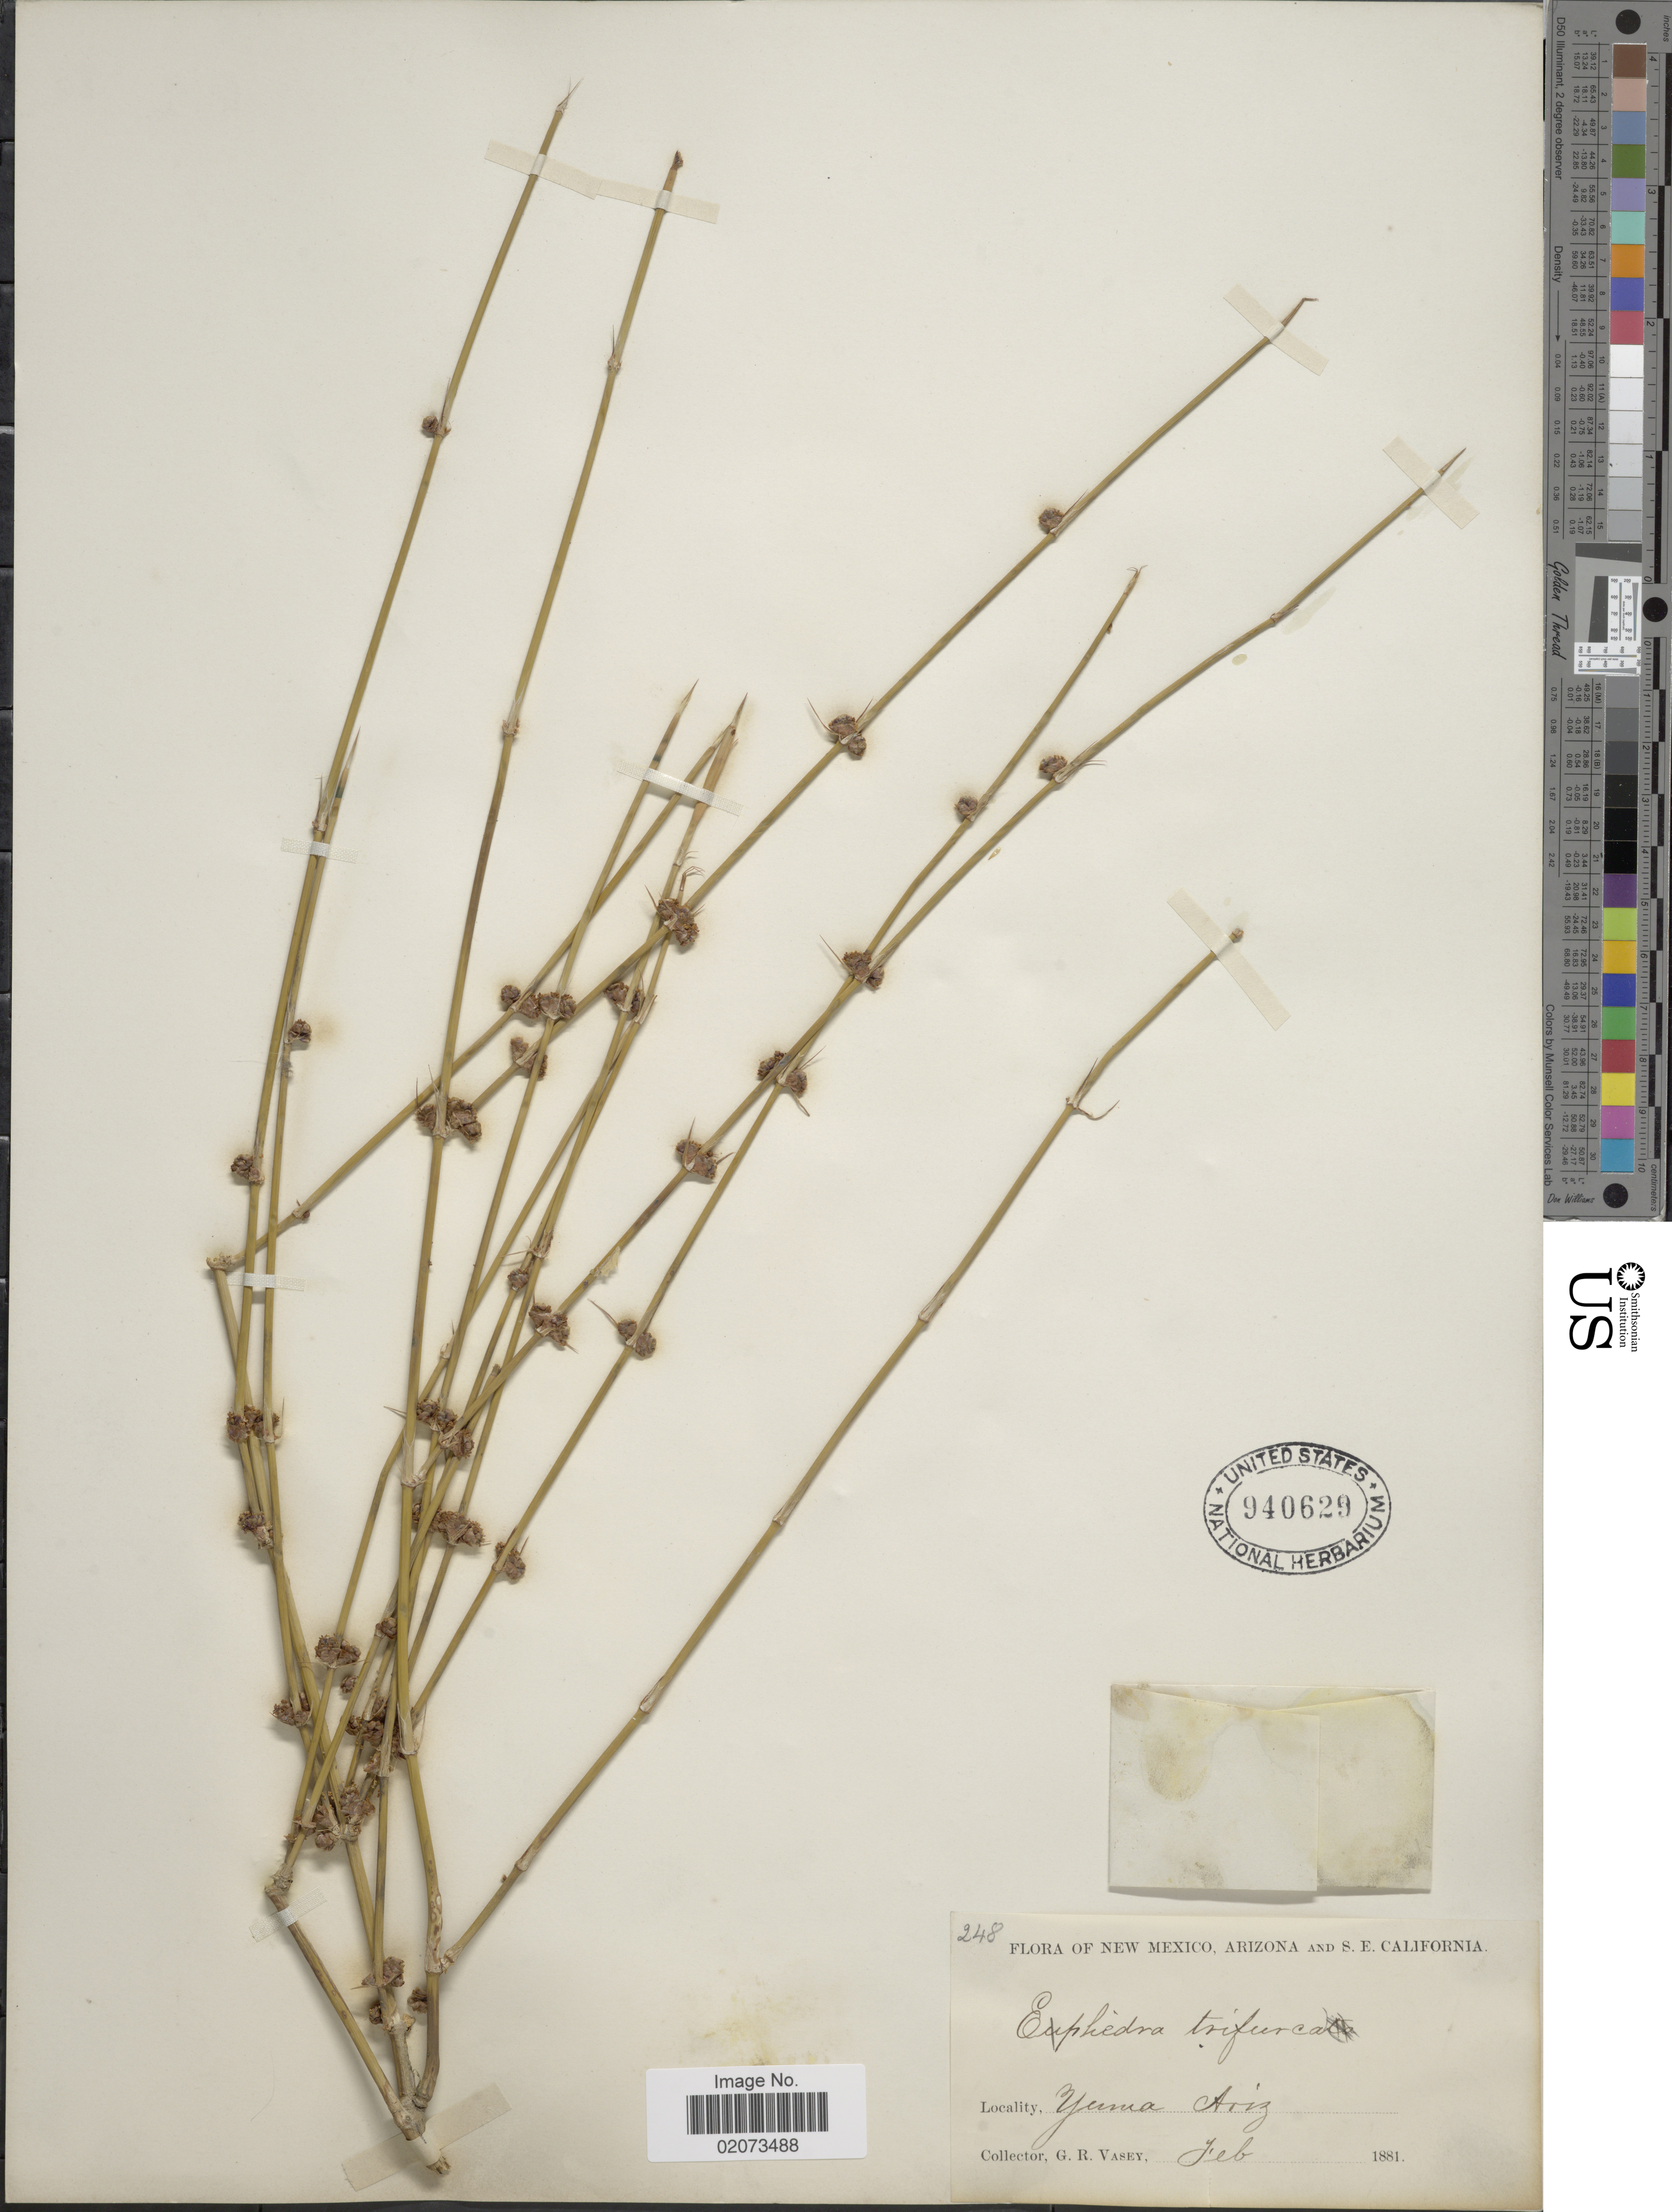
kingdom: Plantae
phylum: Tracheophyta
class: Gnetopsida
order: Ephedrales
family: Ephedraceae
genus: Ephedra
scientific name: Ephedra trifurca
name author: Torr. ex S. Watson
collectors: G. R. Vasey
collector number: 248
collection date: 1881-02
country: United States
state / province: Arizona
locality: Yuma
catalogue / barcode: US 940629